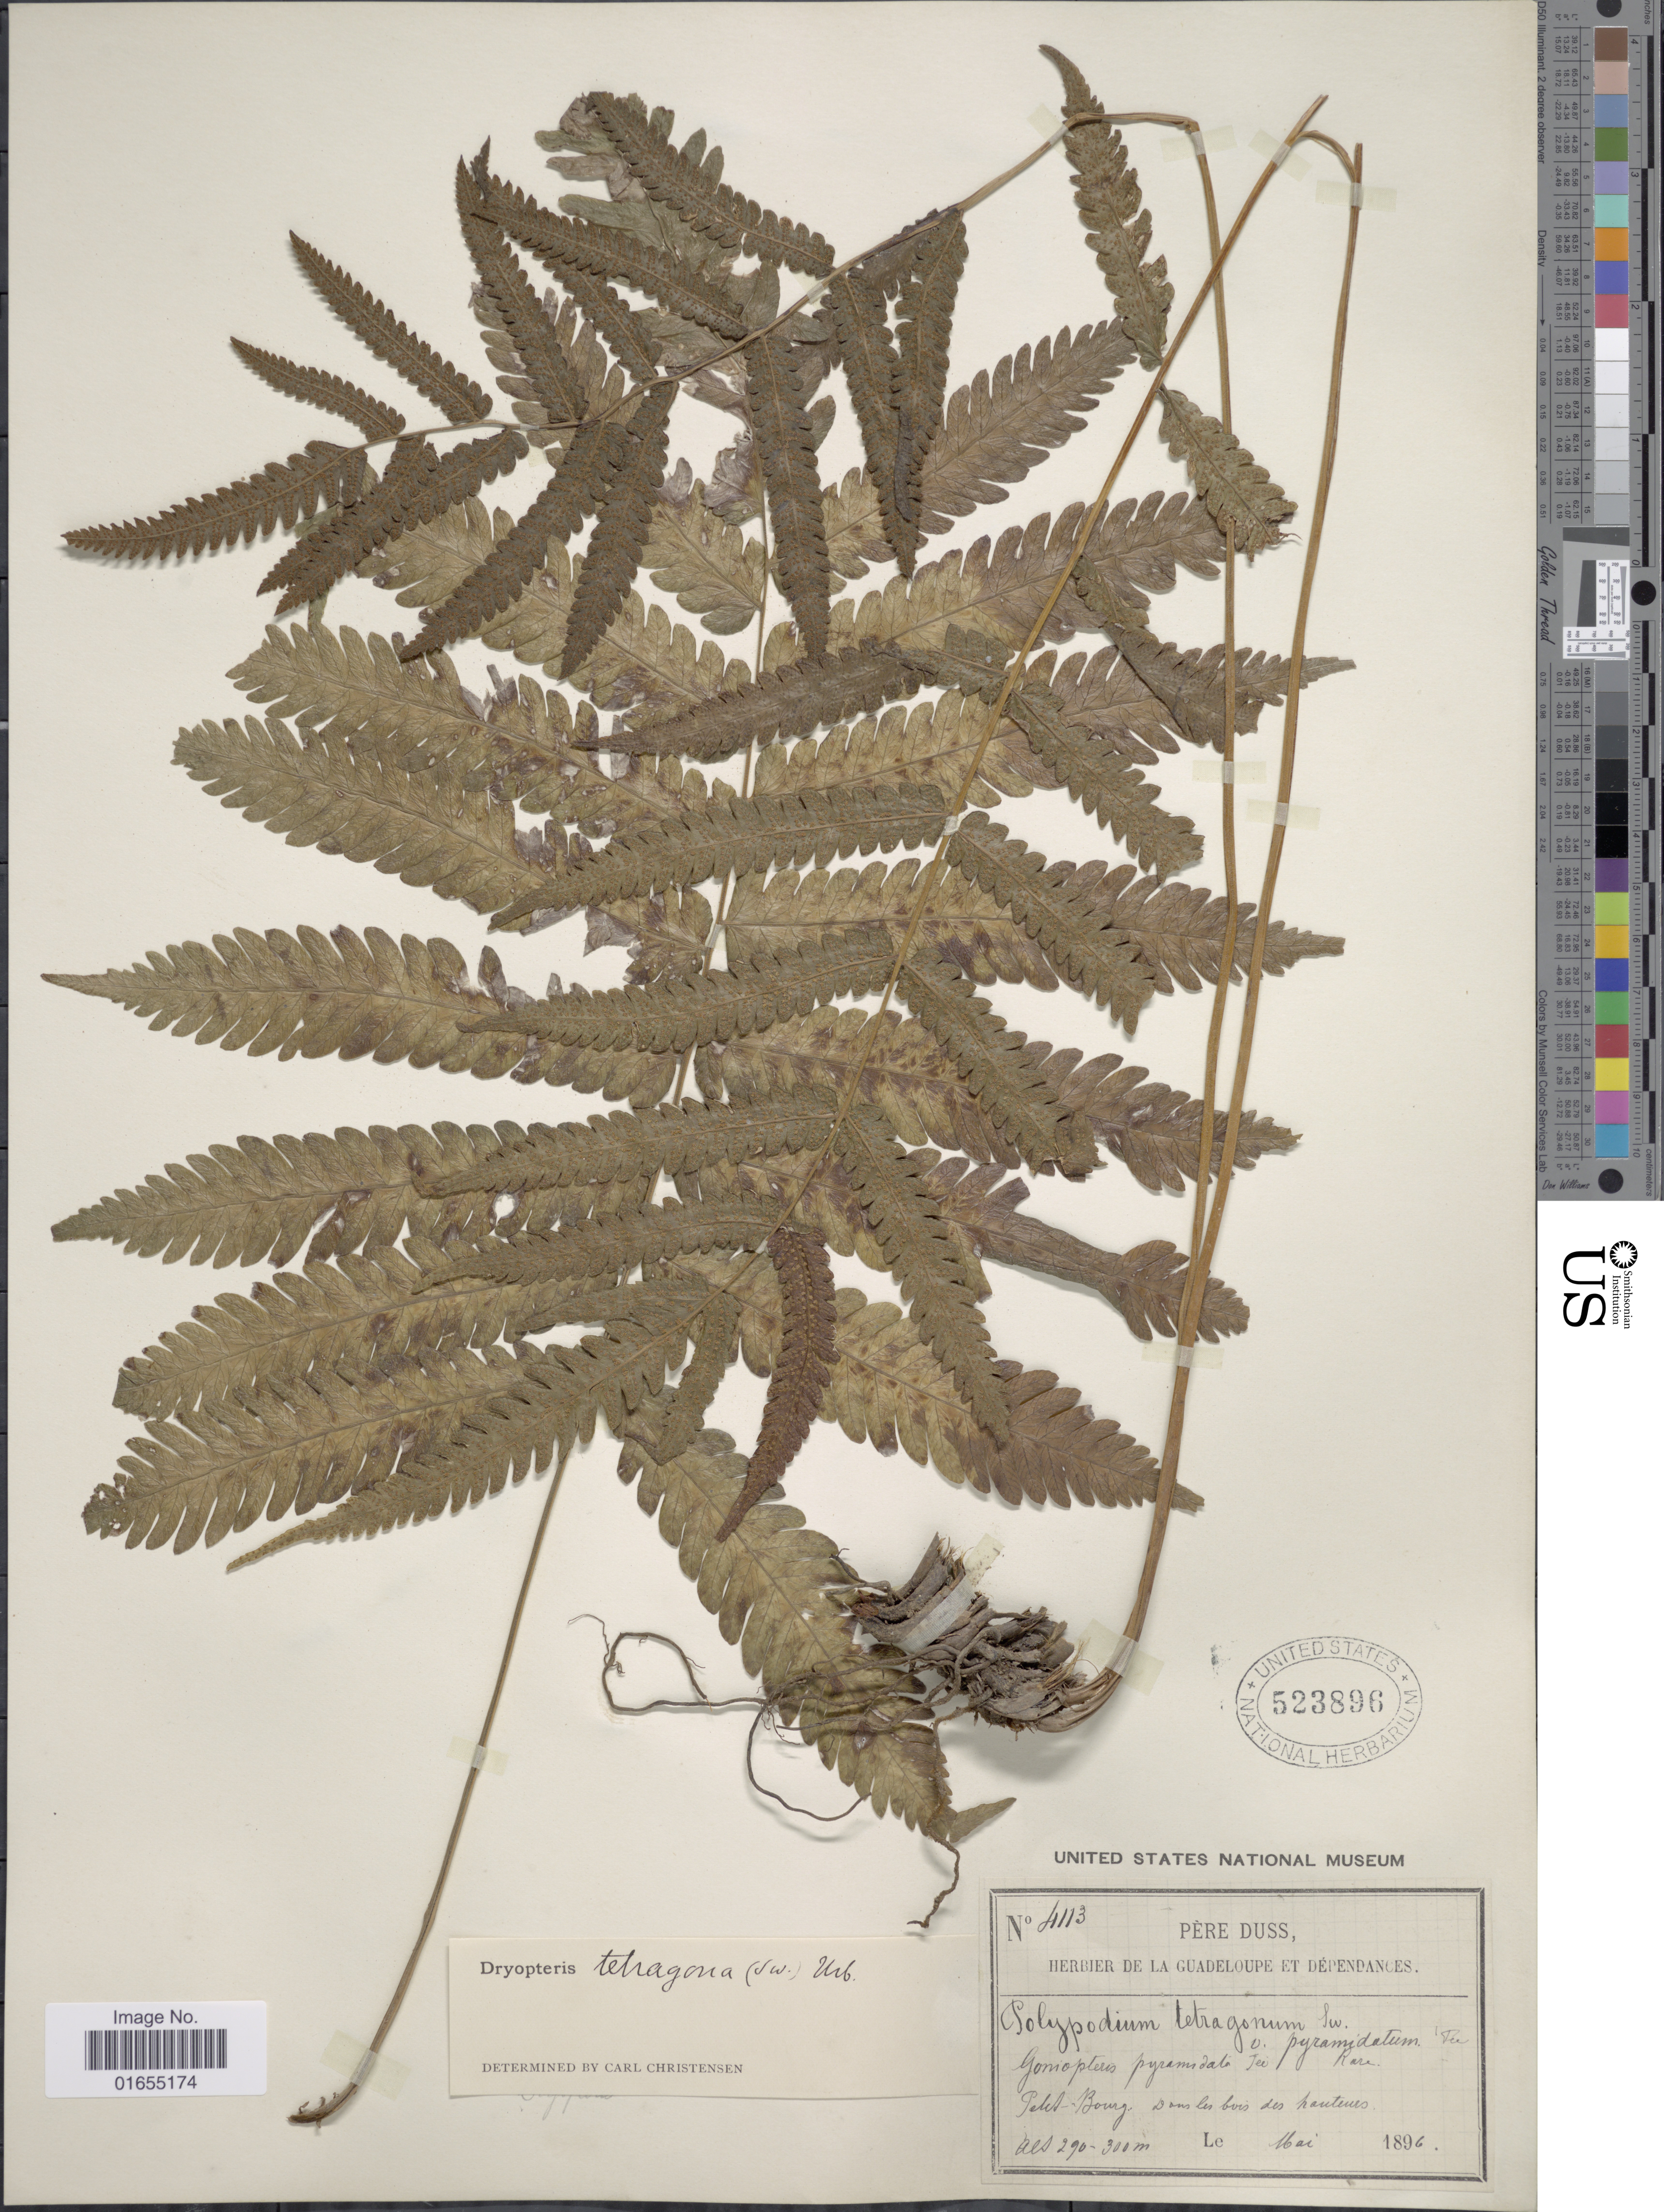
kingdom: Plantae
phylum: Tracheophyta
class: Polypodiopsida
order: Polypodiales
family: Thelypteridaceae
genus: Goniopteris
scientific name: Goniopteris subtetragona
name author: (Link) Vareschi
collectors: Père Duss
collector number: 4113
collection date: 1896-05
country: Martinique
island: Martinique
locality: Petit-Bourg, dans les bois des hauteurs.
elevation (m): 290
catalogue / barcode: US 523896